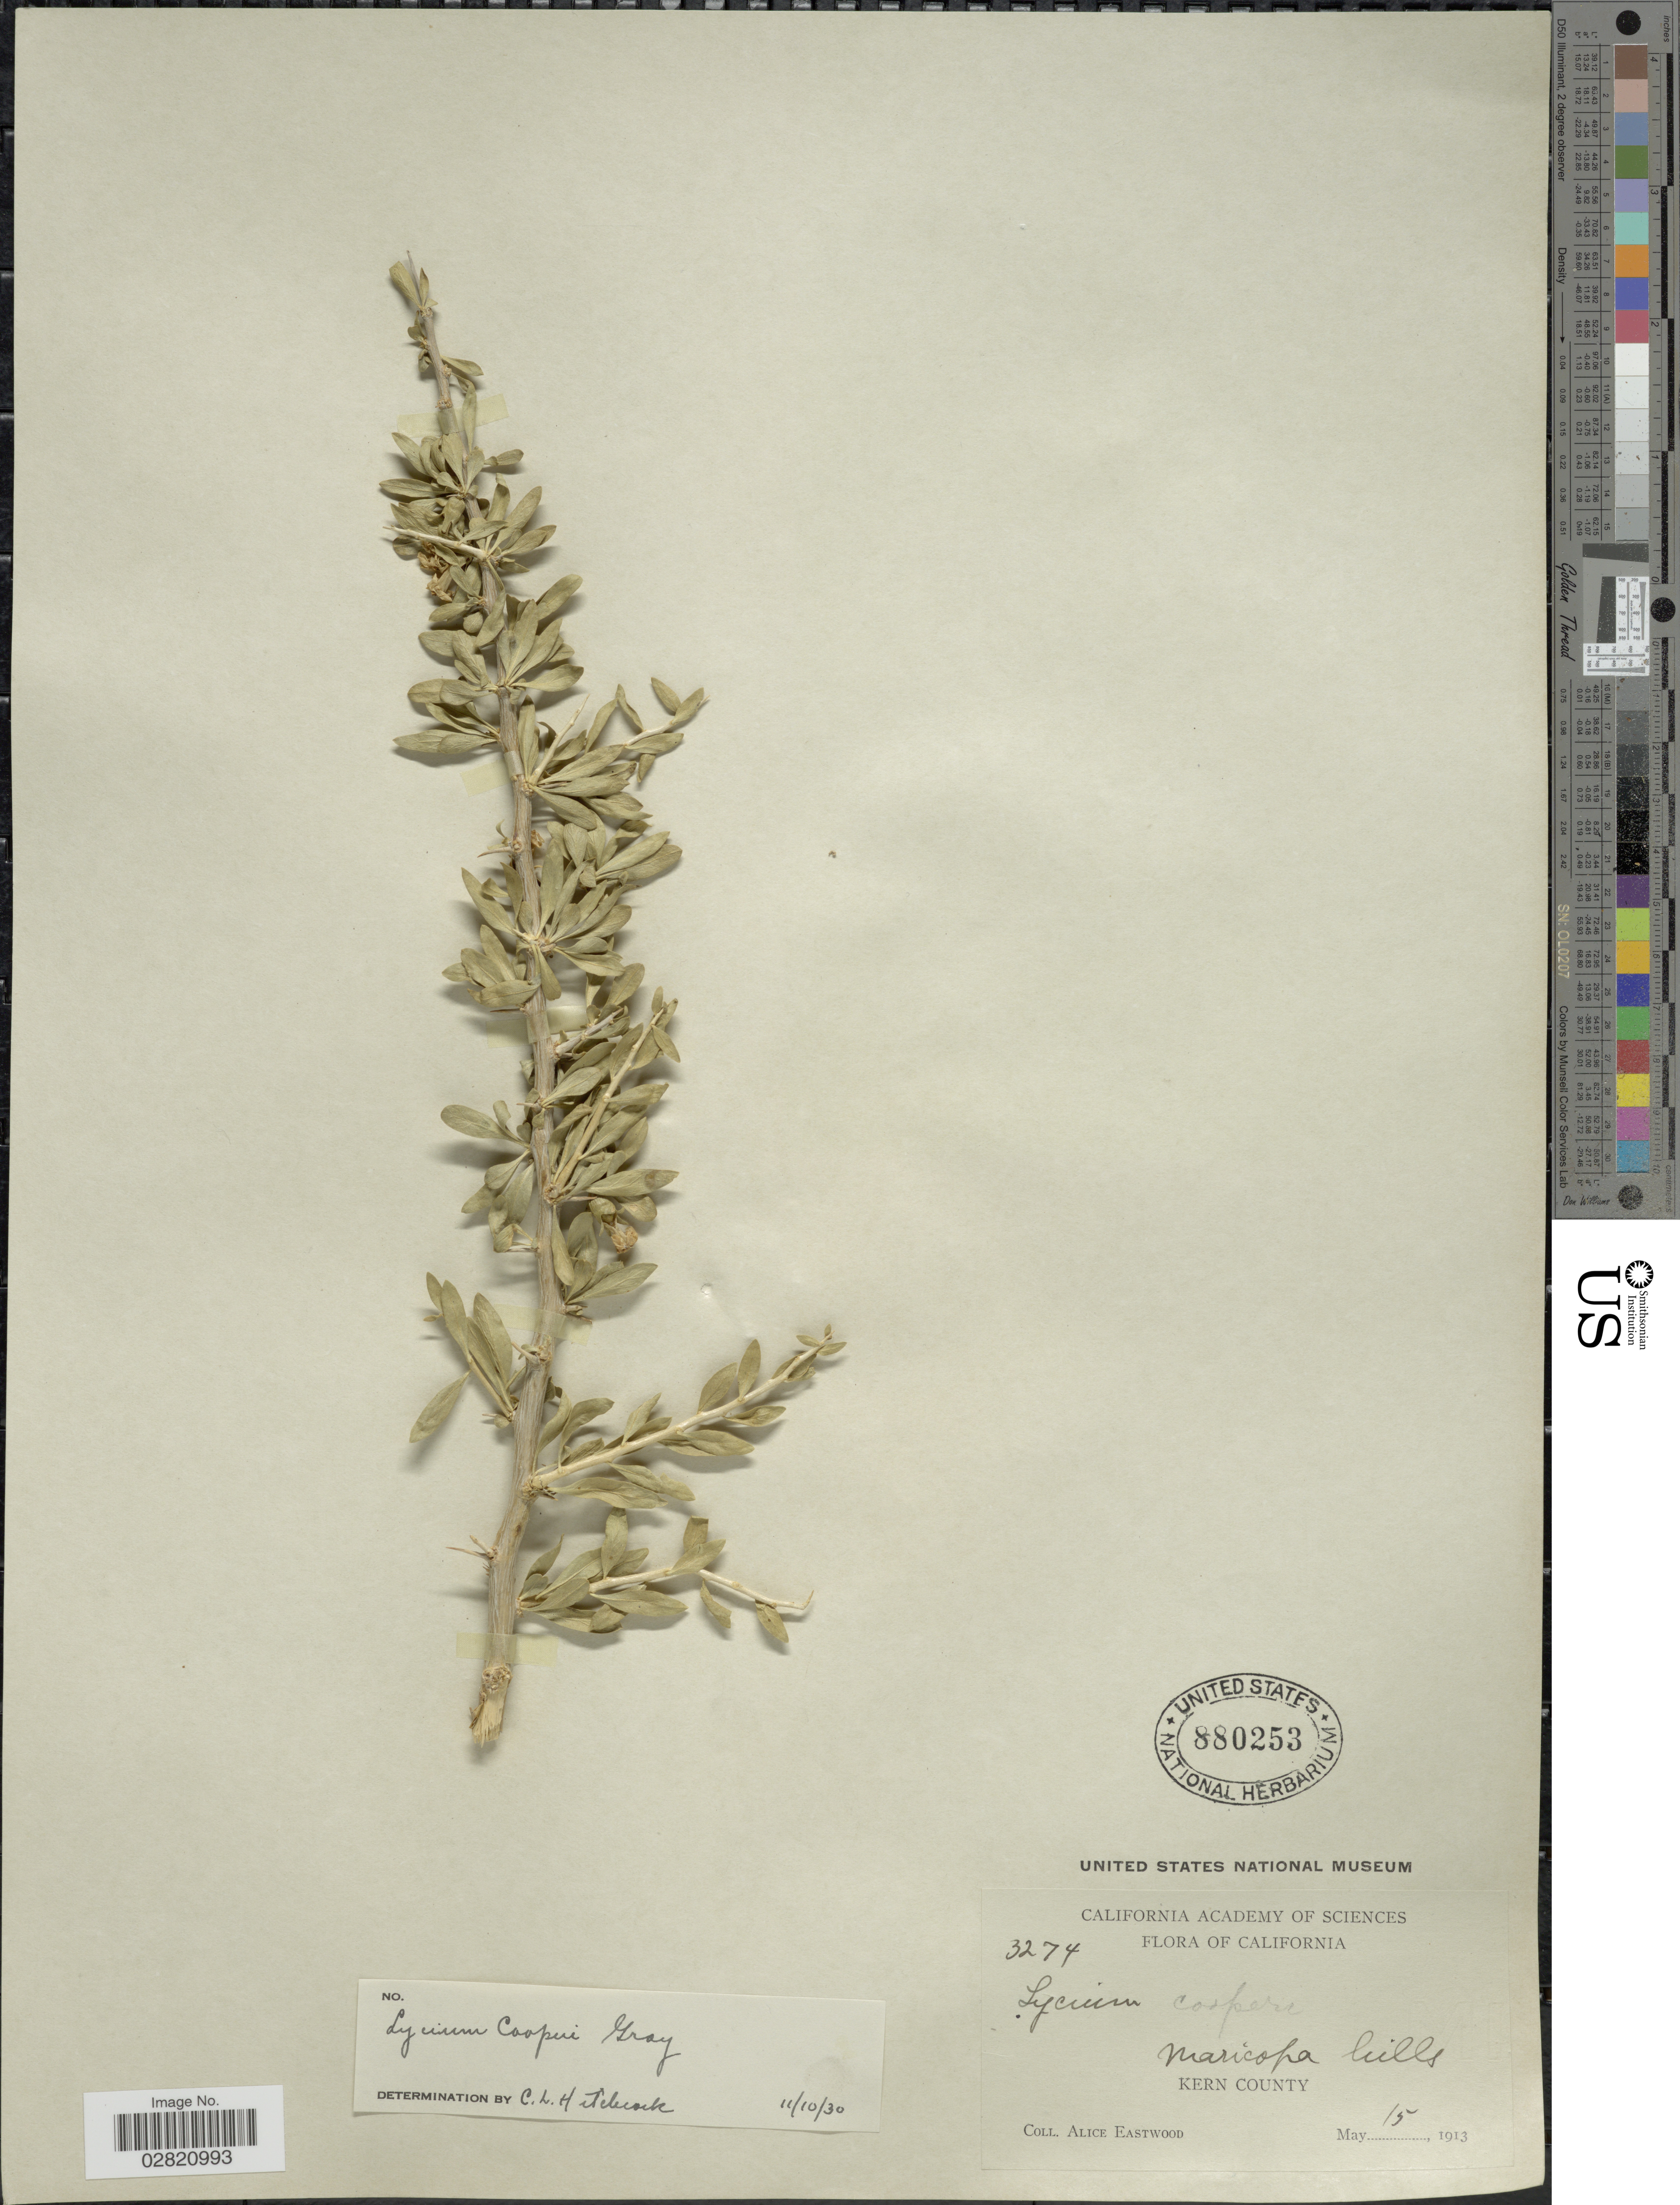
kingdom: Plantae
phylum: Tracheophyta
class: Magnoliopsida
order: Solanales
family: Solanaceae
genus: Lycium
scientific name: Lycium cooperi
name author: A. Gray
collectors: A. Eastwood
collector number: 3274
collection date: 1913-05-15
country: United States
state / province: California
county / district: Kern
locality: Maricopa hills, Kern County.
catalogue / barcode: US 880253